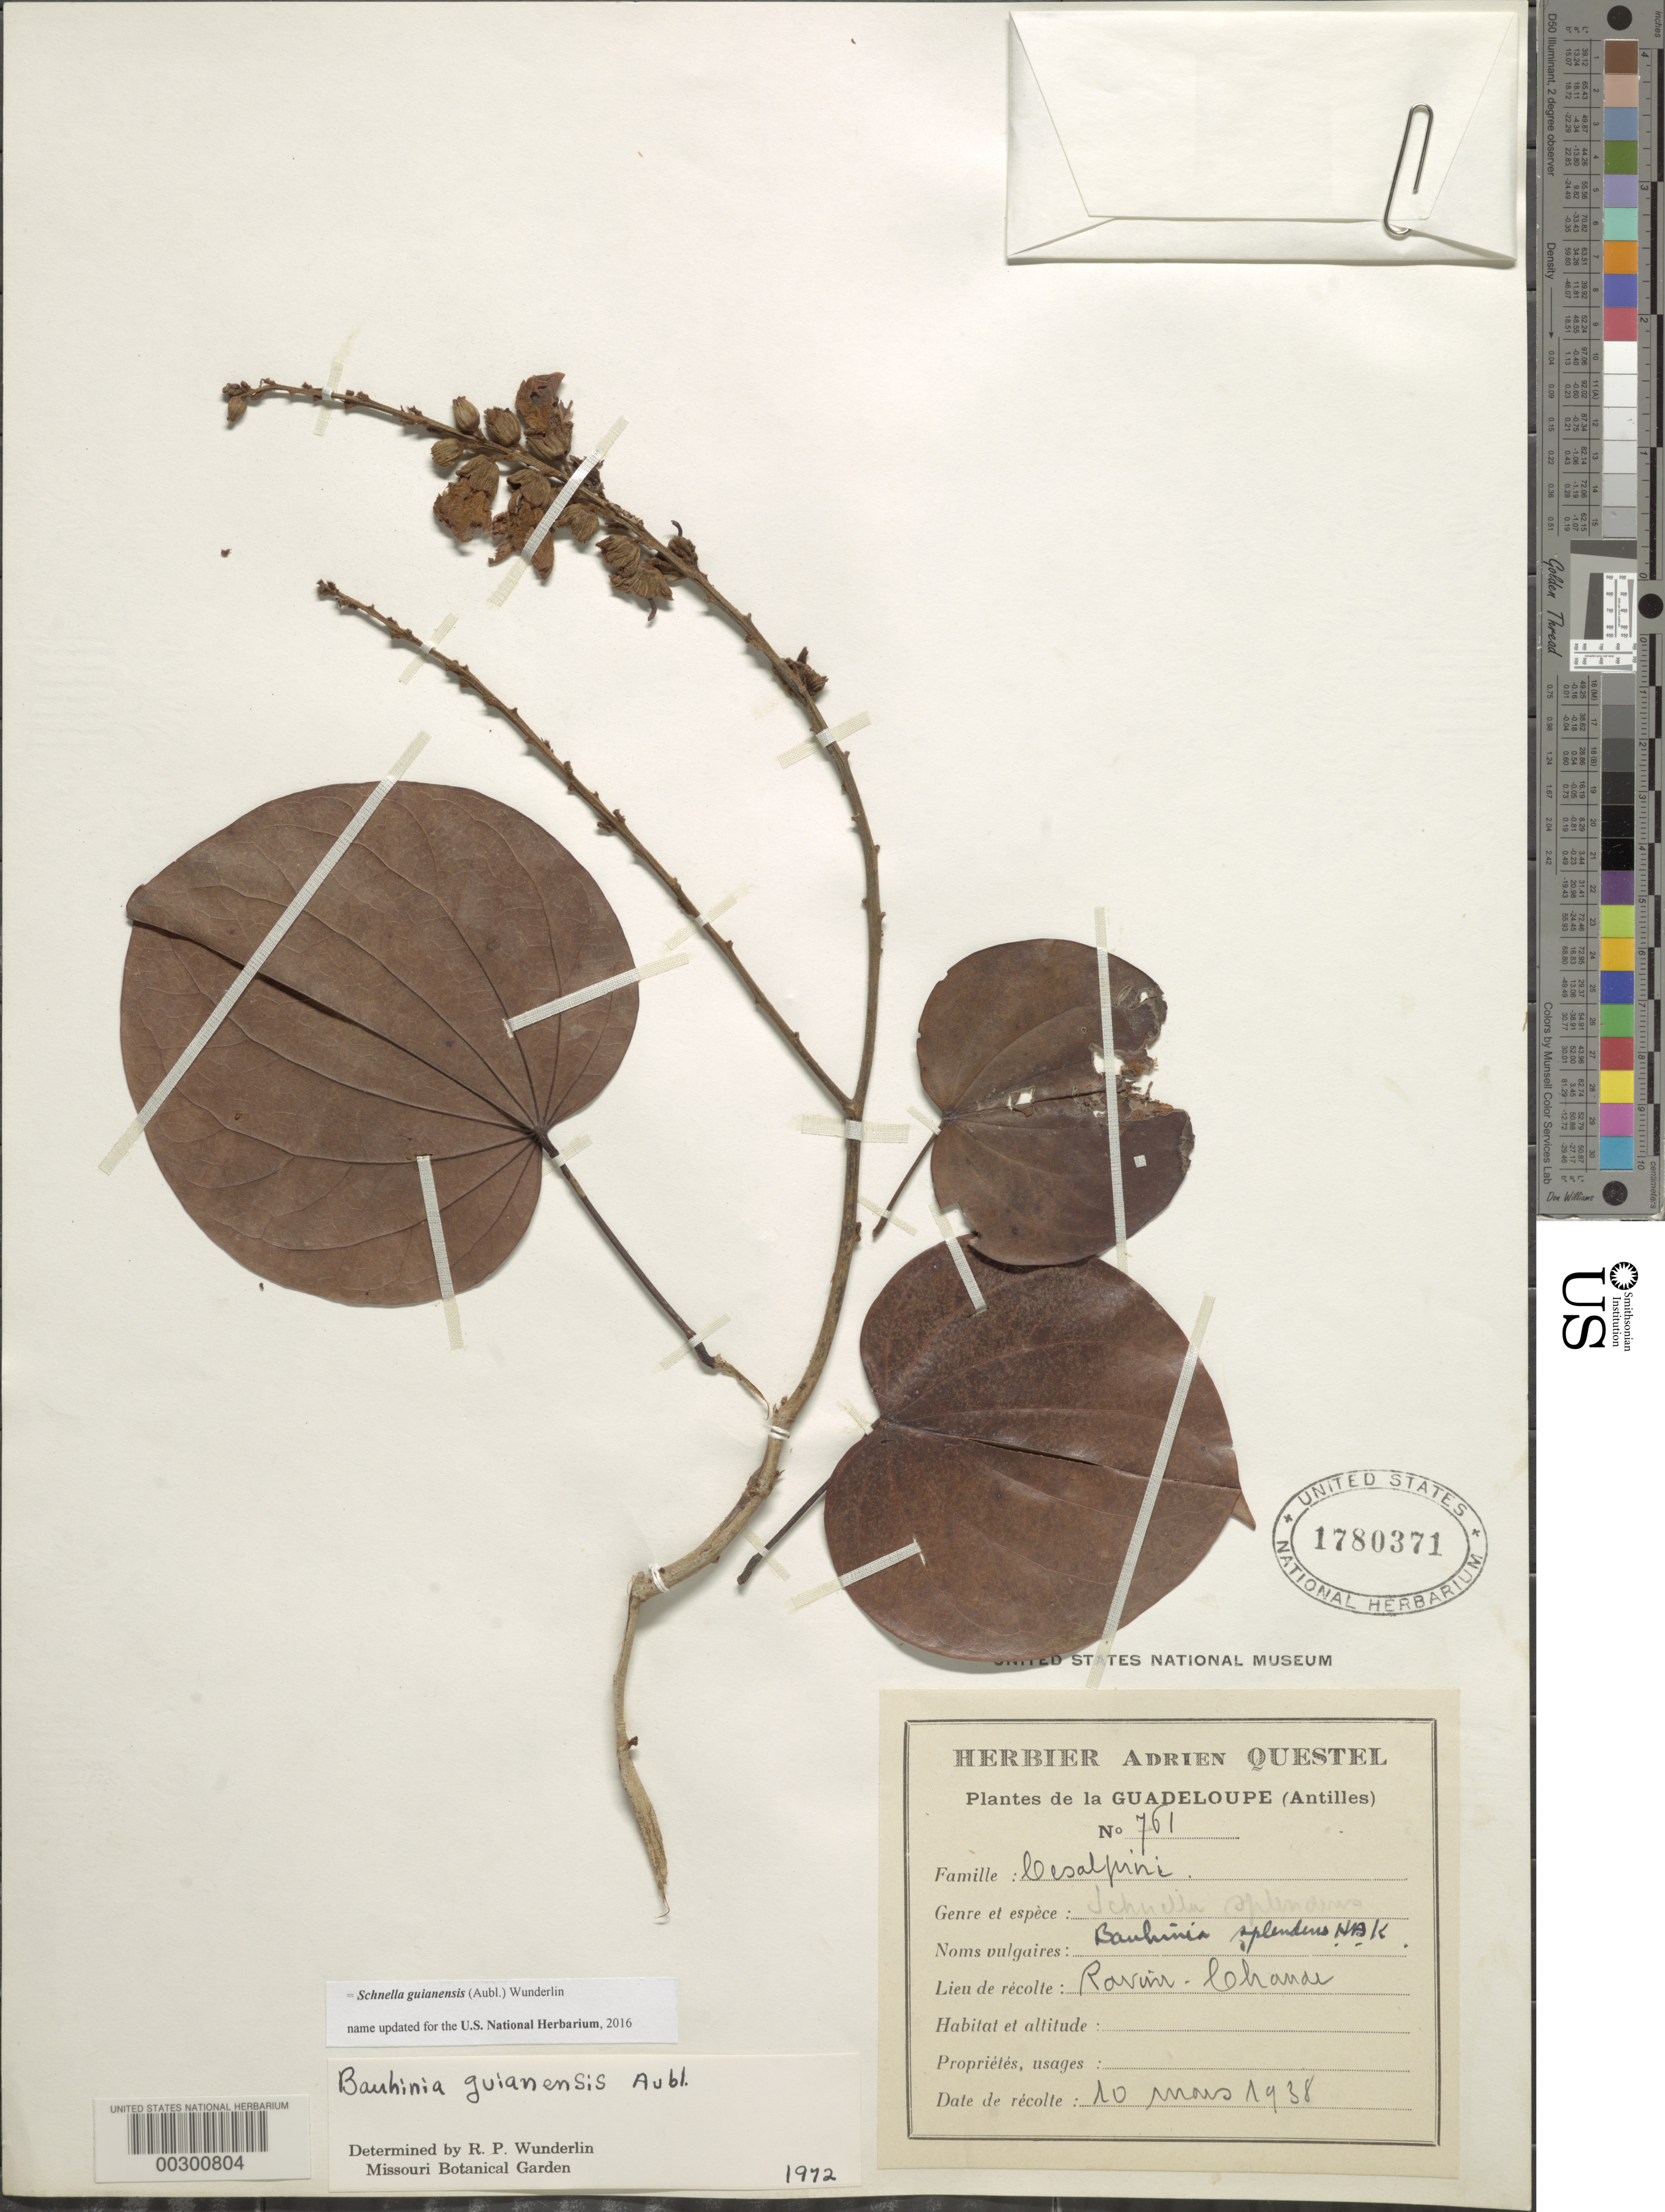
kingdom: Plantae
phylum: Tracheophyta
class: Magnoliopsida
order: Fabales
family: Fabaceae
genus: Schnella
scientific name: Schnella guianensis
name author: (Aubl.) Wunderlin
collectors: A. Questel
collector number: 761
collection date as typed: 10 Mar 1938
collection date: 1938-03-10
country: Guadeloupe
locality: Ravine chande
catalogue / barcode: US 1780371